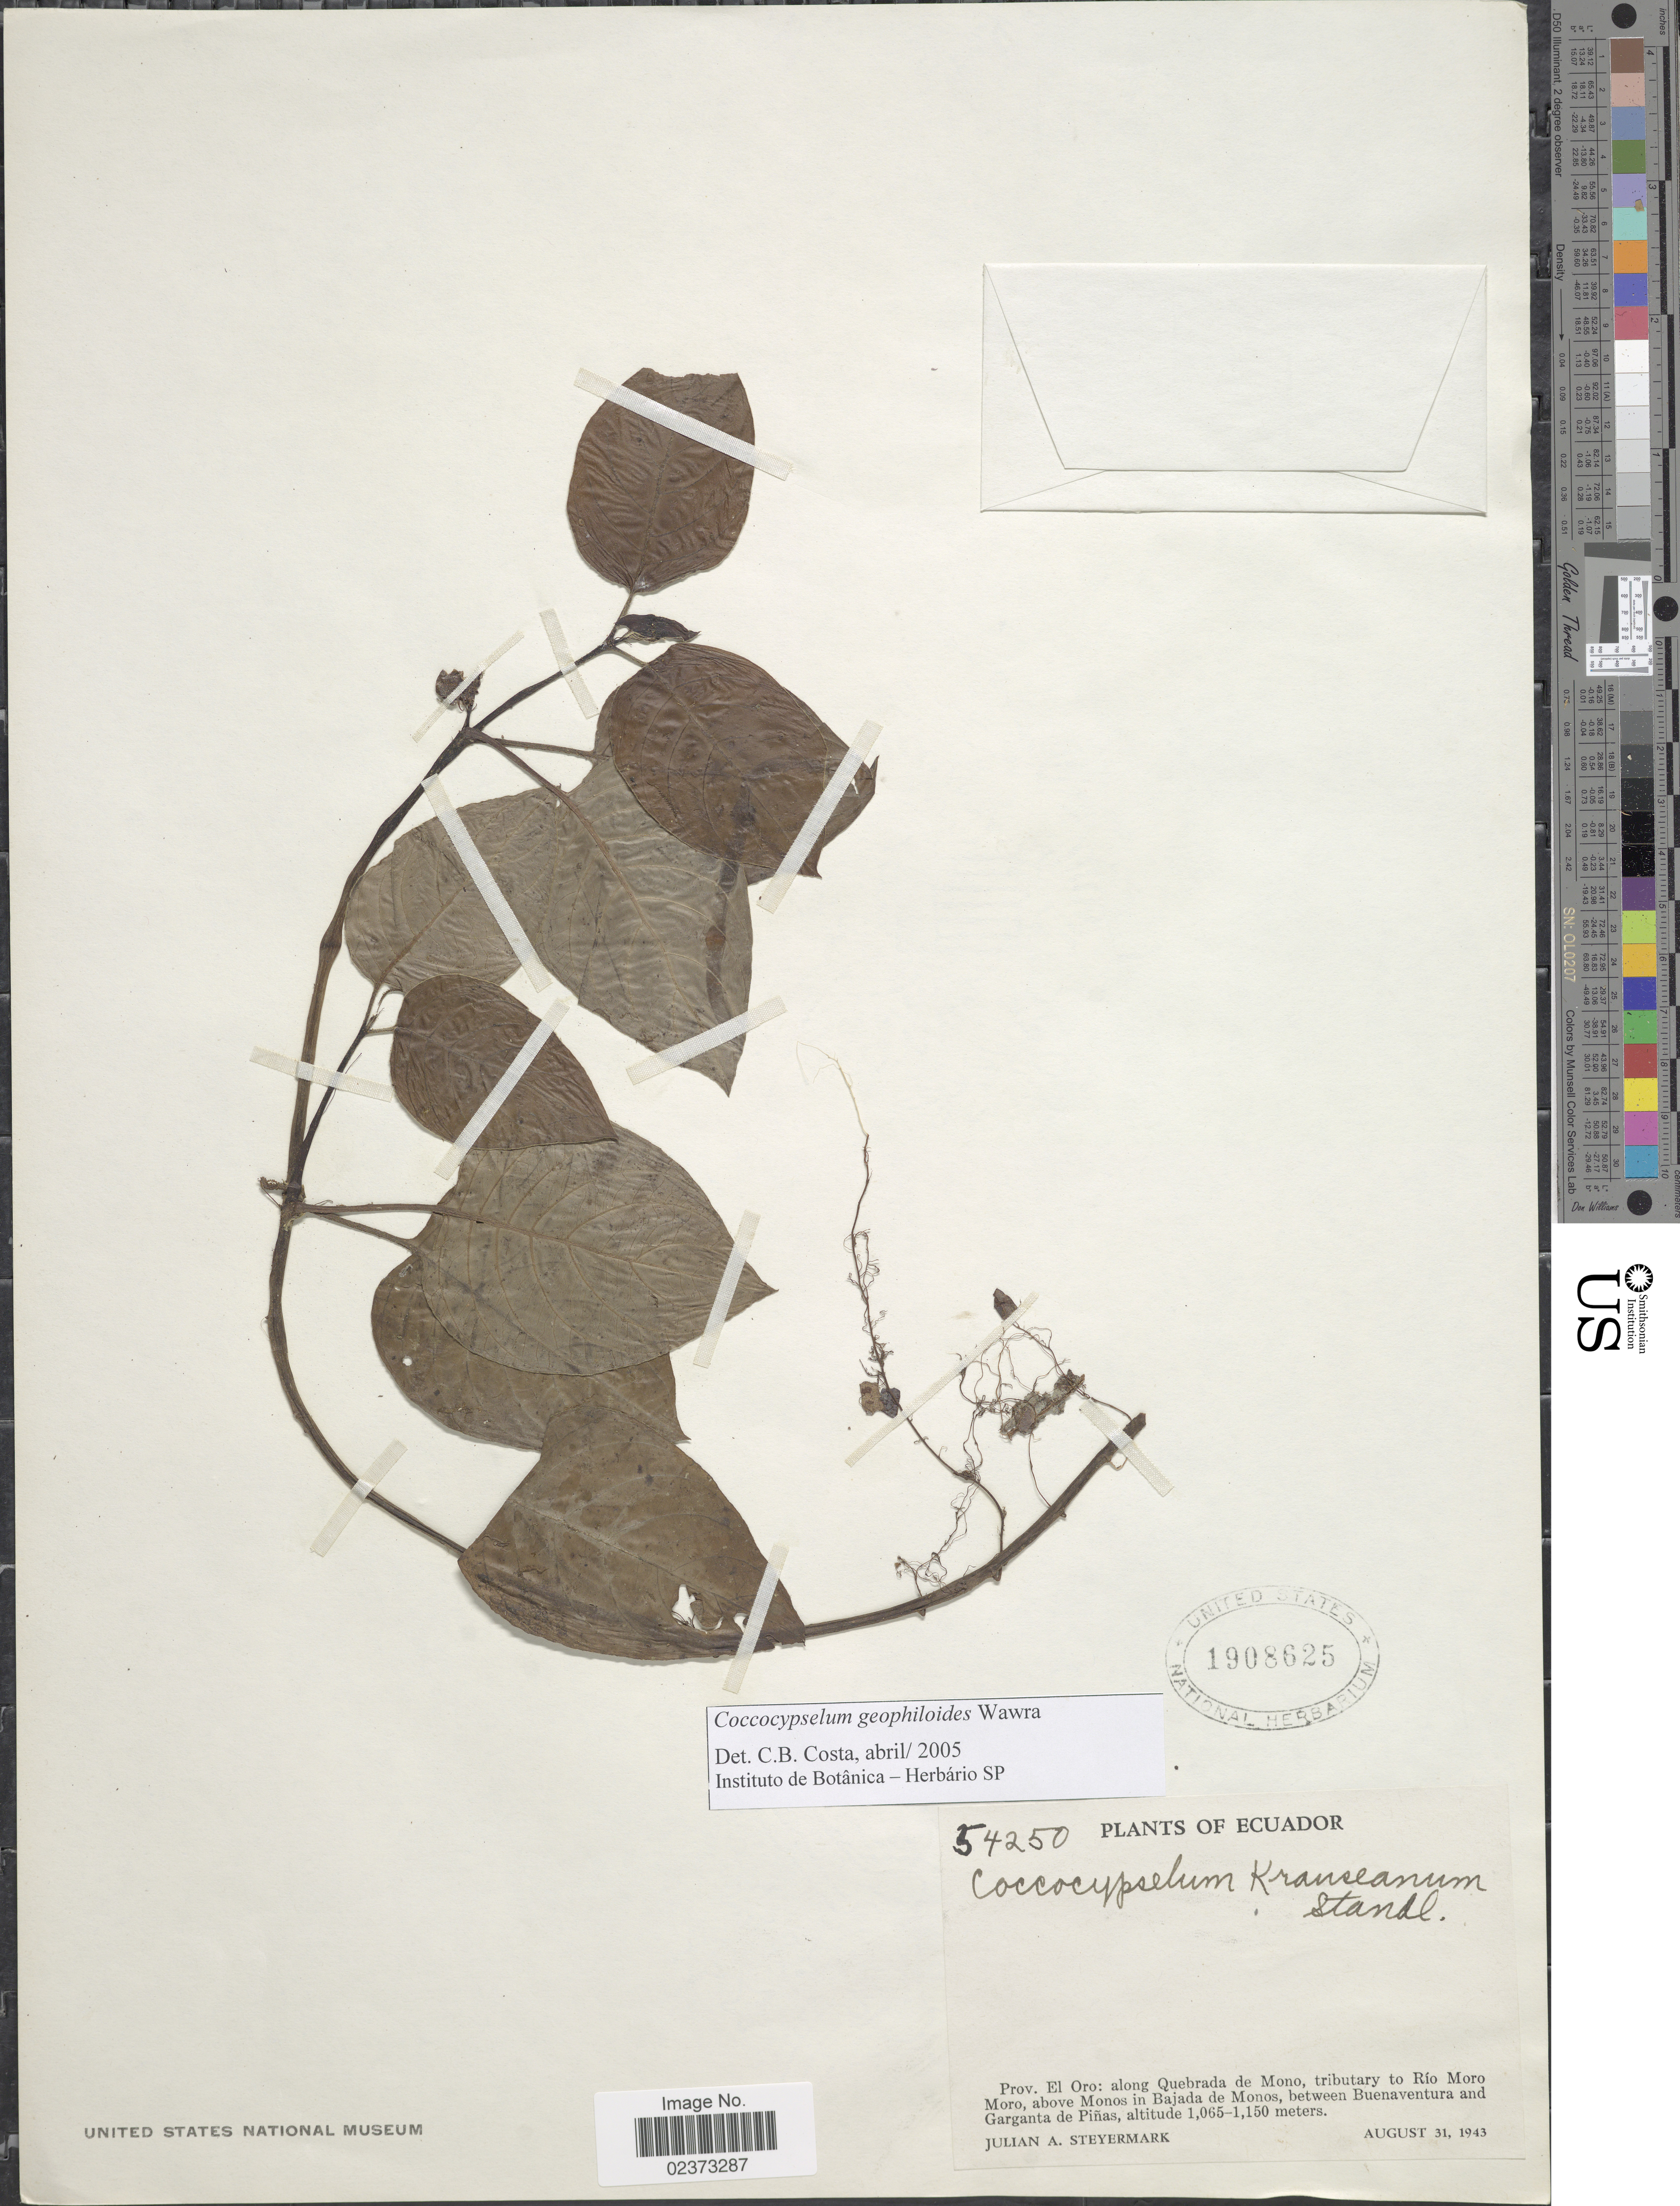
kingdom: Plantae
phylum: Tracheophyta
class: Magnoliopsida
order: Gentianales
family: Rubiaceae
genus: Coccocypselum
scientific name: Coccocypselum geophiloides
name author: Wawra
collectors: J. Steyermark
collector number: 54250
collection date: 1943-08-31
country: Ecuador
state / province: El Oro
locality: Along Quebrada de Mono, tributary to Rio Moro Moro, above Monos in Bajada de Monos, between Buenaventura and Garganta de Pinas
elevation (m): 1065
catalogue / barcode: US 1908625